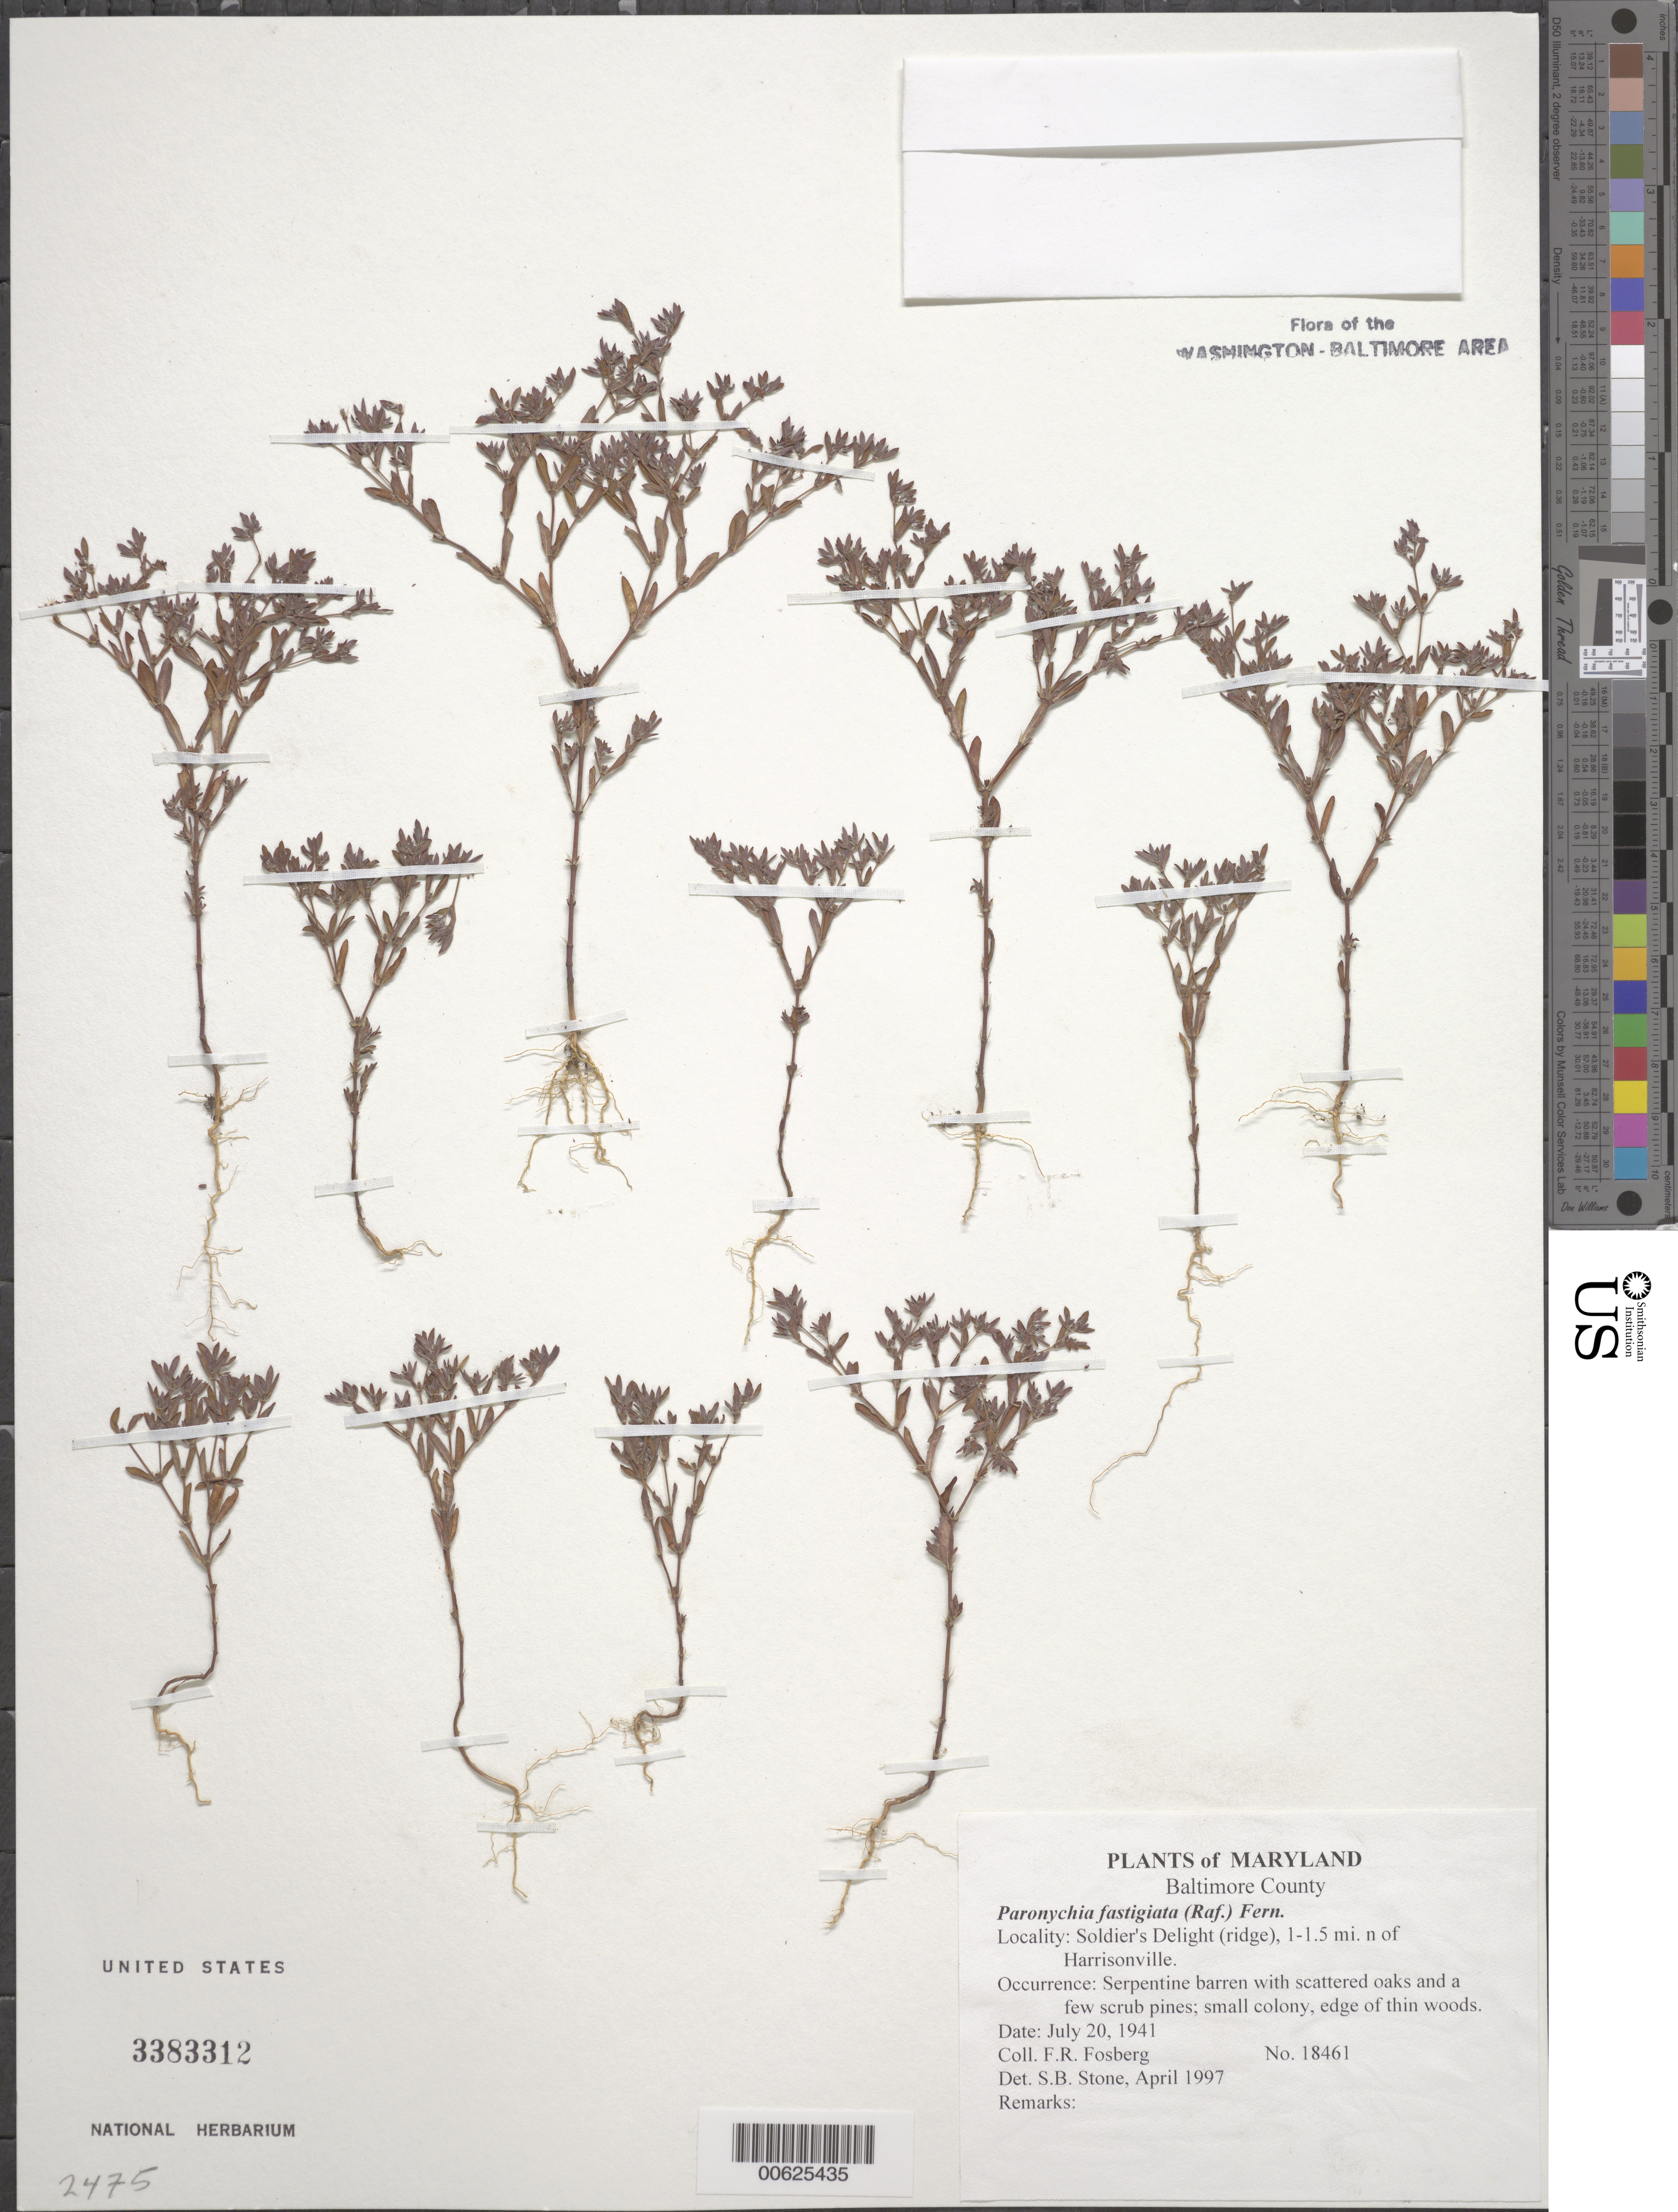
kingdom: Plantae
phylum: Tracheophyta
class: Magnoliopsida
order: Caryophyllales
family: Caryophyllaceae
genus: Paronychia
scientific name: Paronychia fastigiata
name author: (Raf.) Fernald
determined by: Stone, S. B.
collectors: F. R. Fosberg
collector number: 18461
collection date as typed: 20 Jul 1941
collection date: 1941-07-20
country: United States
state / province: Maryland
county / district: Baltimore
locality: Soldier's Delight (ridge), 1-1.5 mi. n of Harrisonville.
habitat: Serpentine barren with scattered oaks and a few scrub pines; small colony, edge of thin woods.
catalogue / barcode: US 3383312